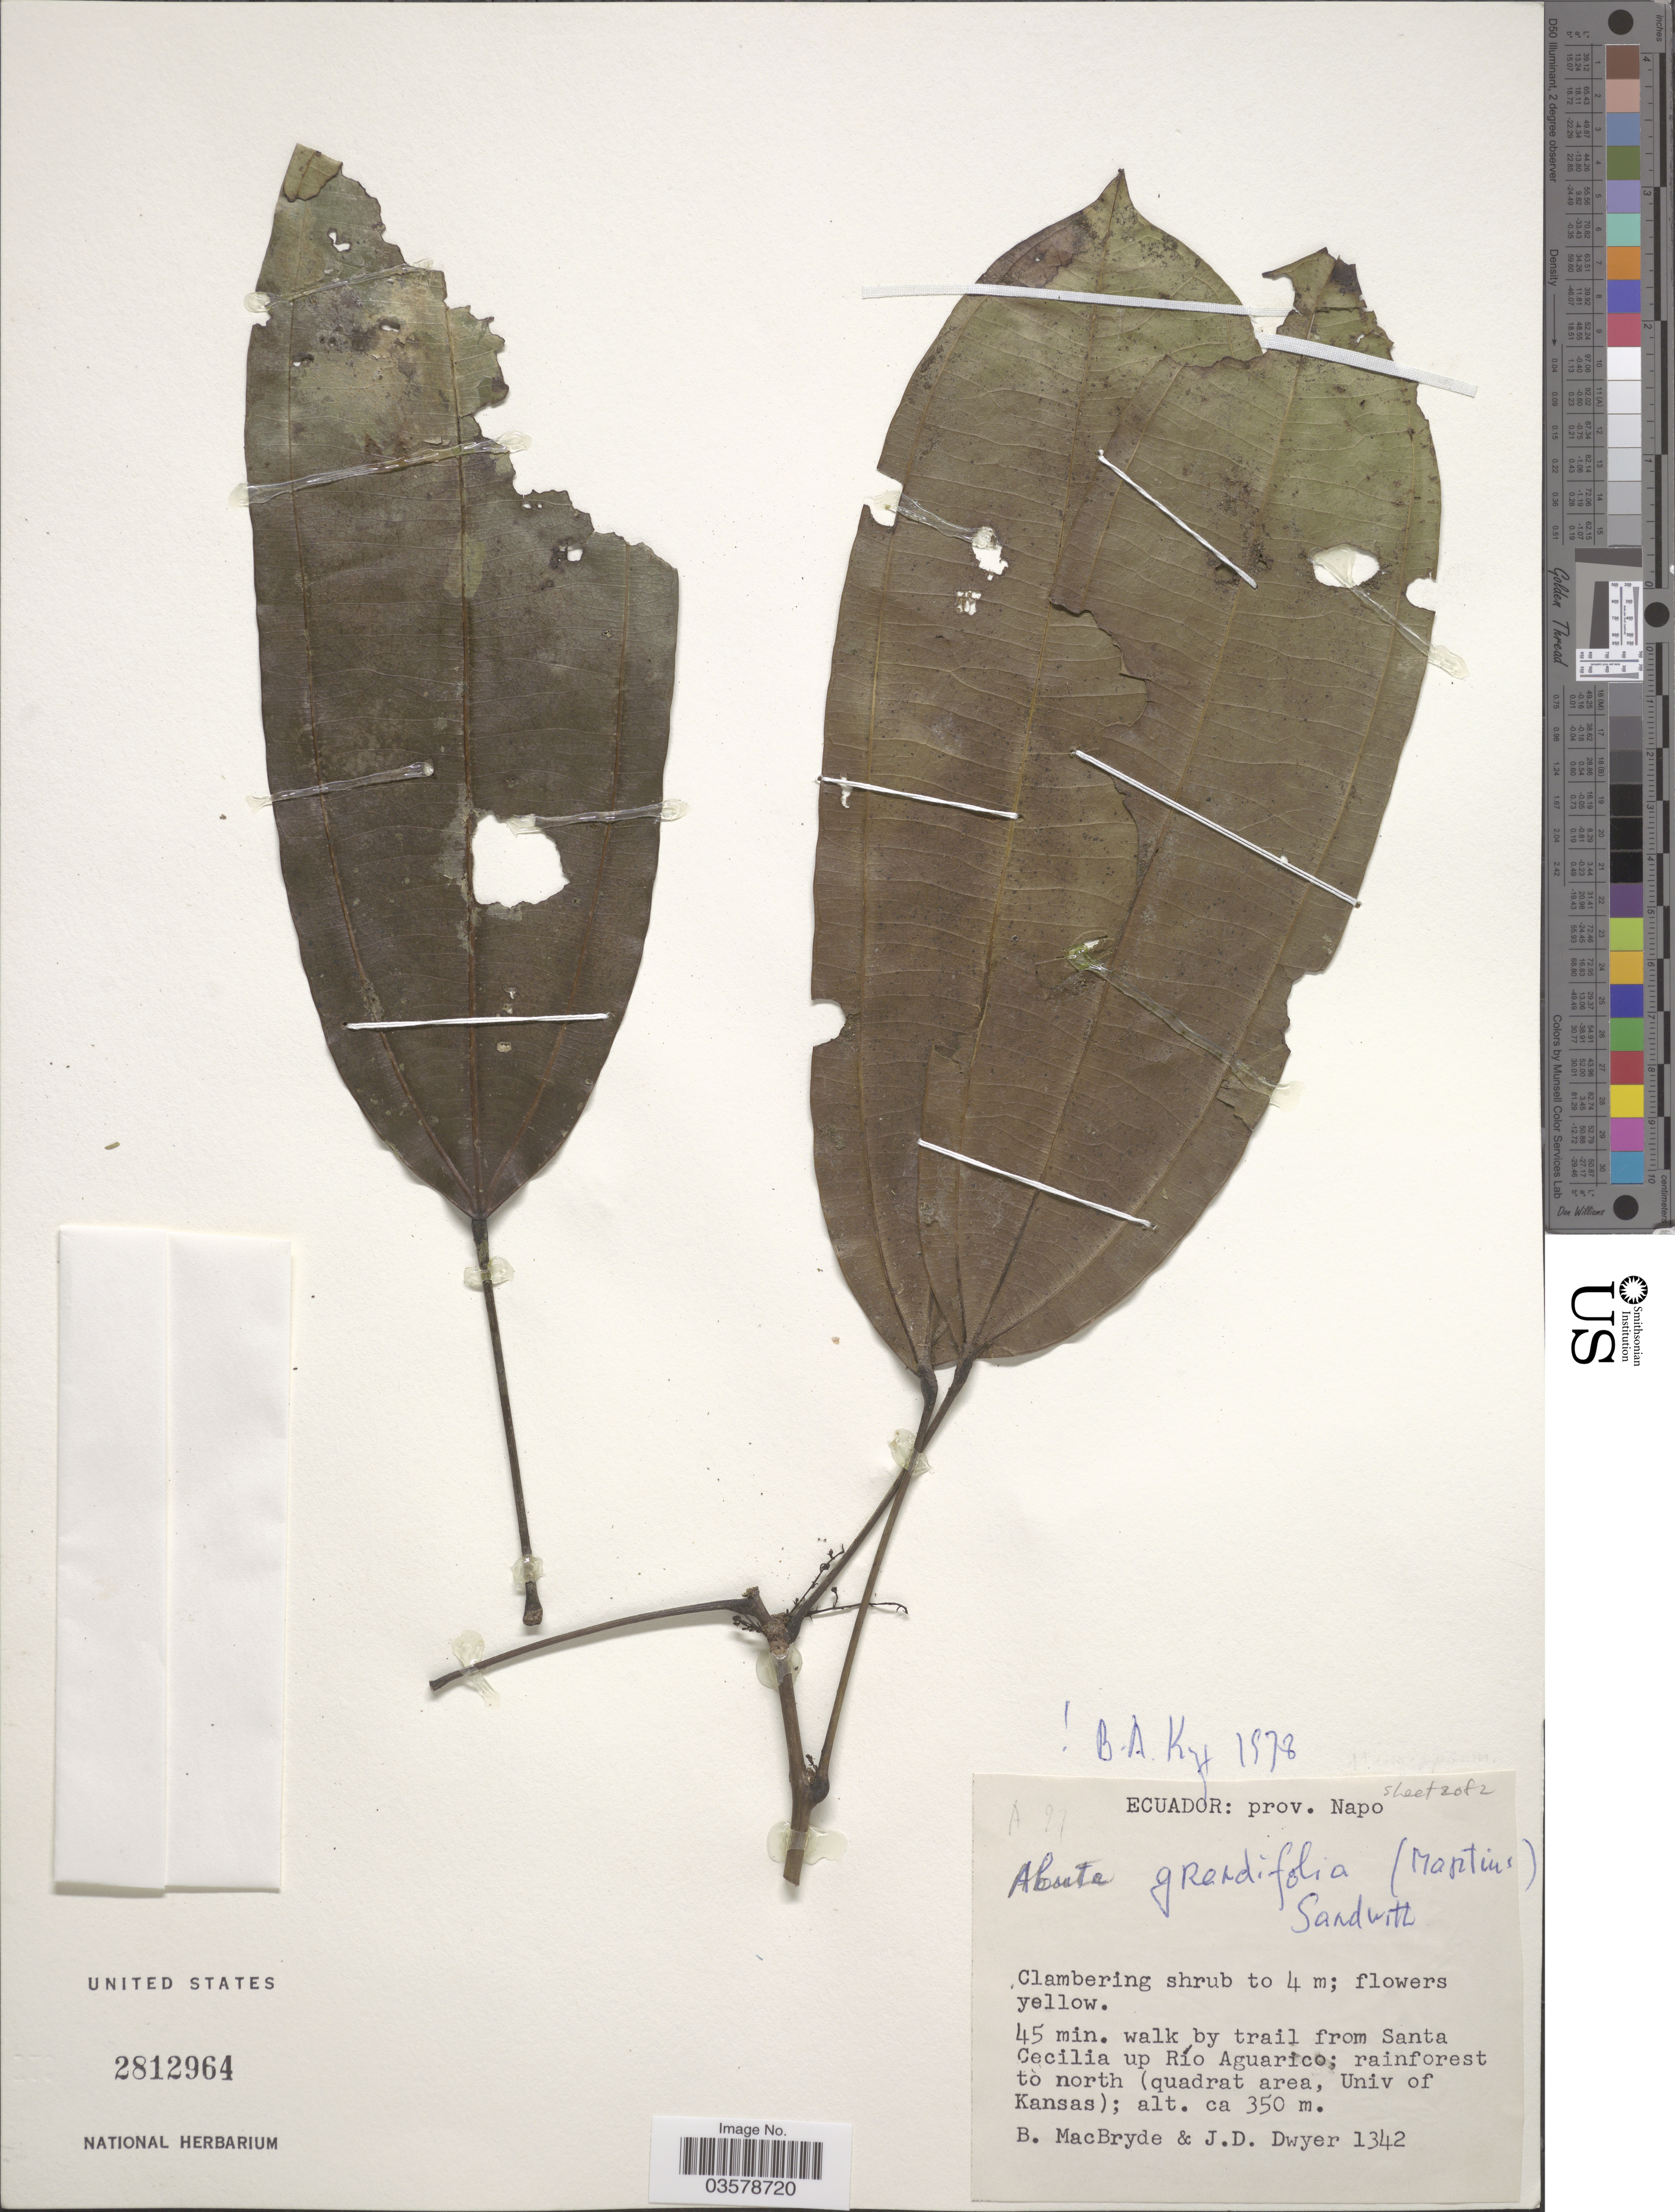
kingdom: Plantae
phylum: Tracheophyta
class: Magnoliopsida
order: Ranunculales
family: Menispermaceae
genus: Abuta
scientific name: Abuta grandifolia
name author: (Mart.) Sandwith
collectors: B. MacBryde & J. D. Dwyer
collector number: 1342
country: Ecuador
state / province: Napo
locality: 45 min. walk by trail from Santa Cecilia up Río Aguarico; rainforest to north (quadrat area, Univ. of Kansas).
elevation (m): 350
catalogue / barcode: US 2812964